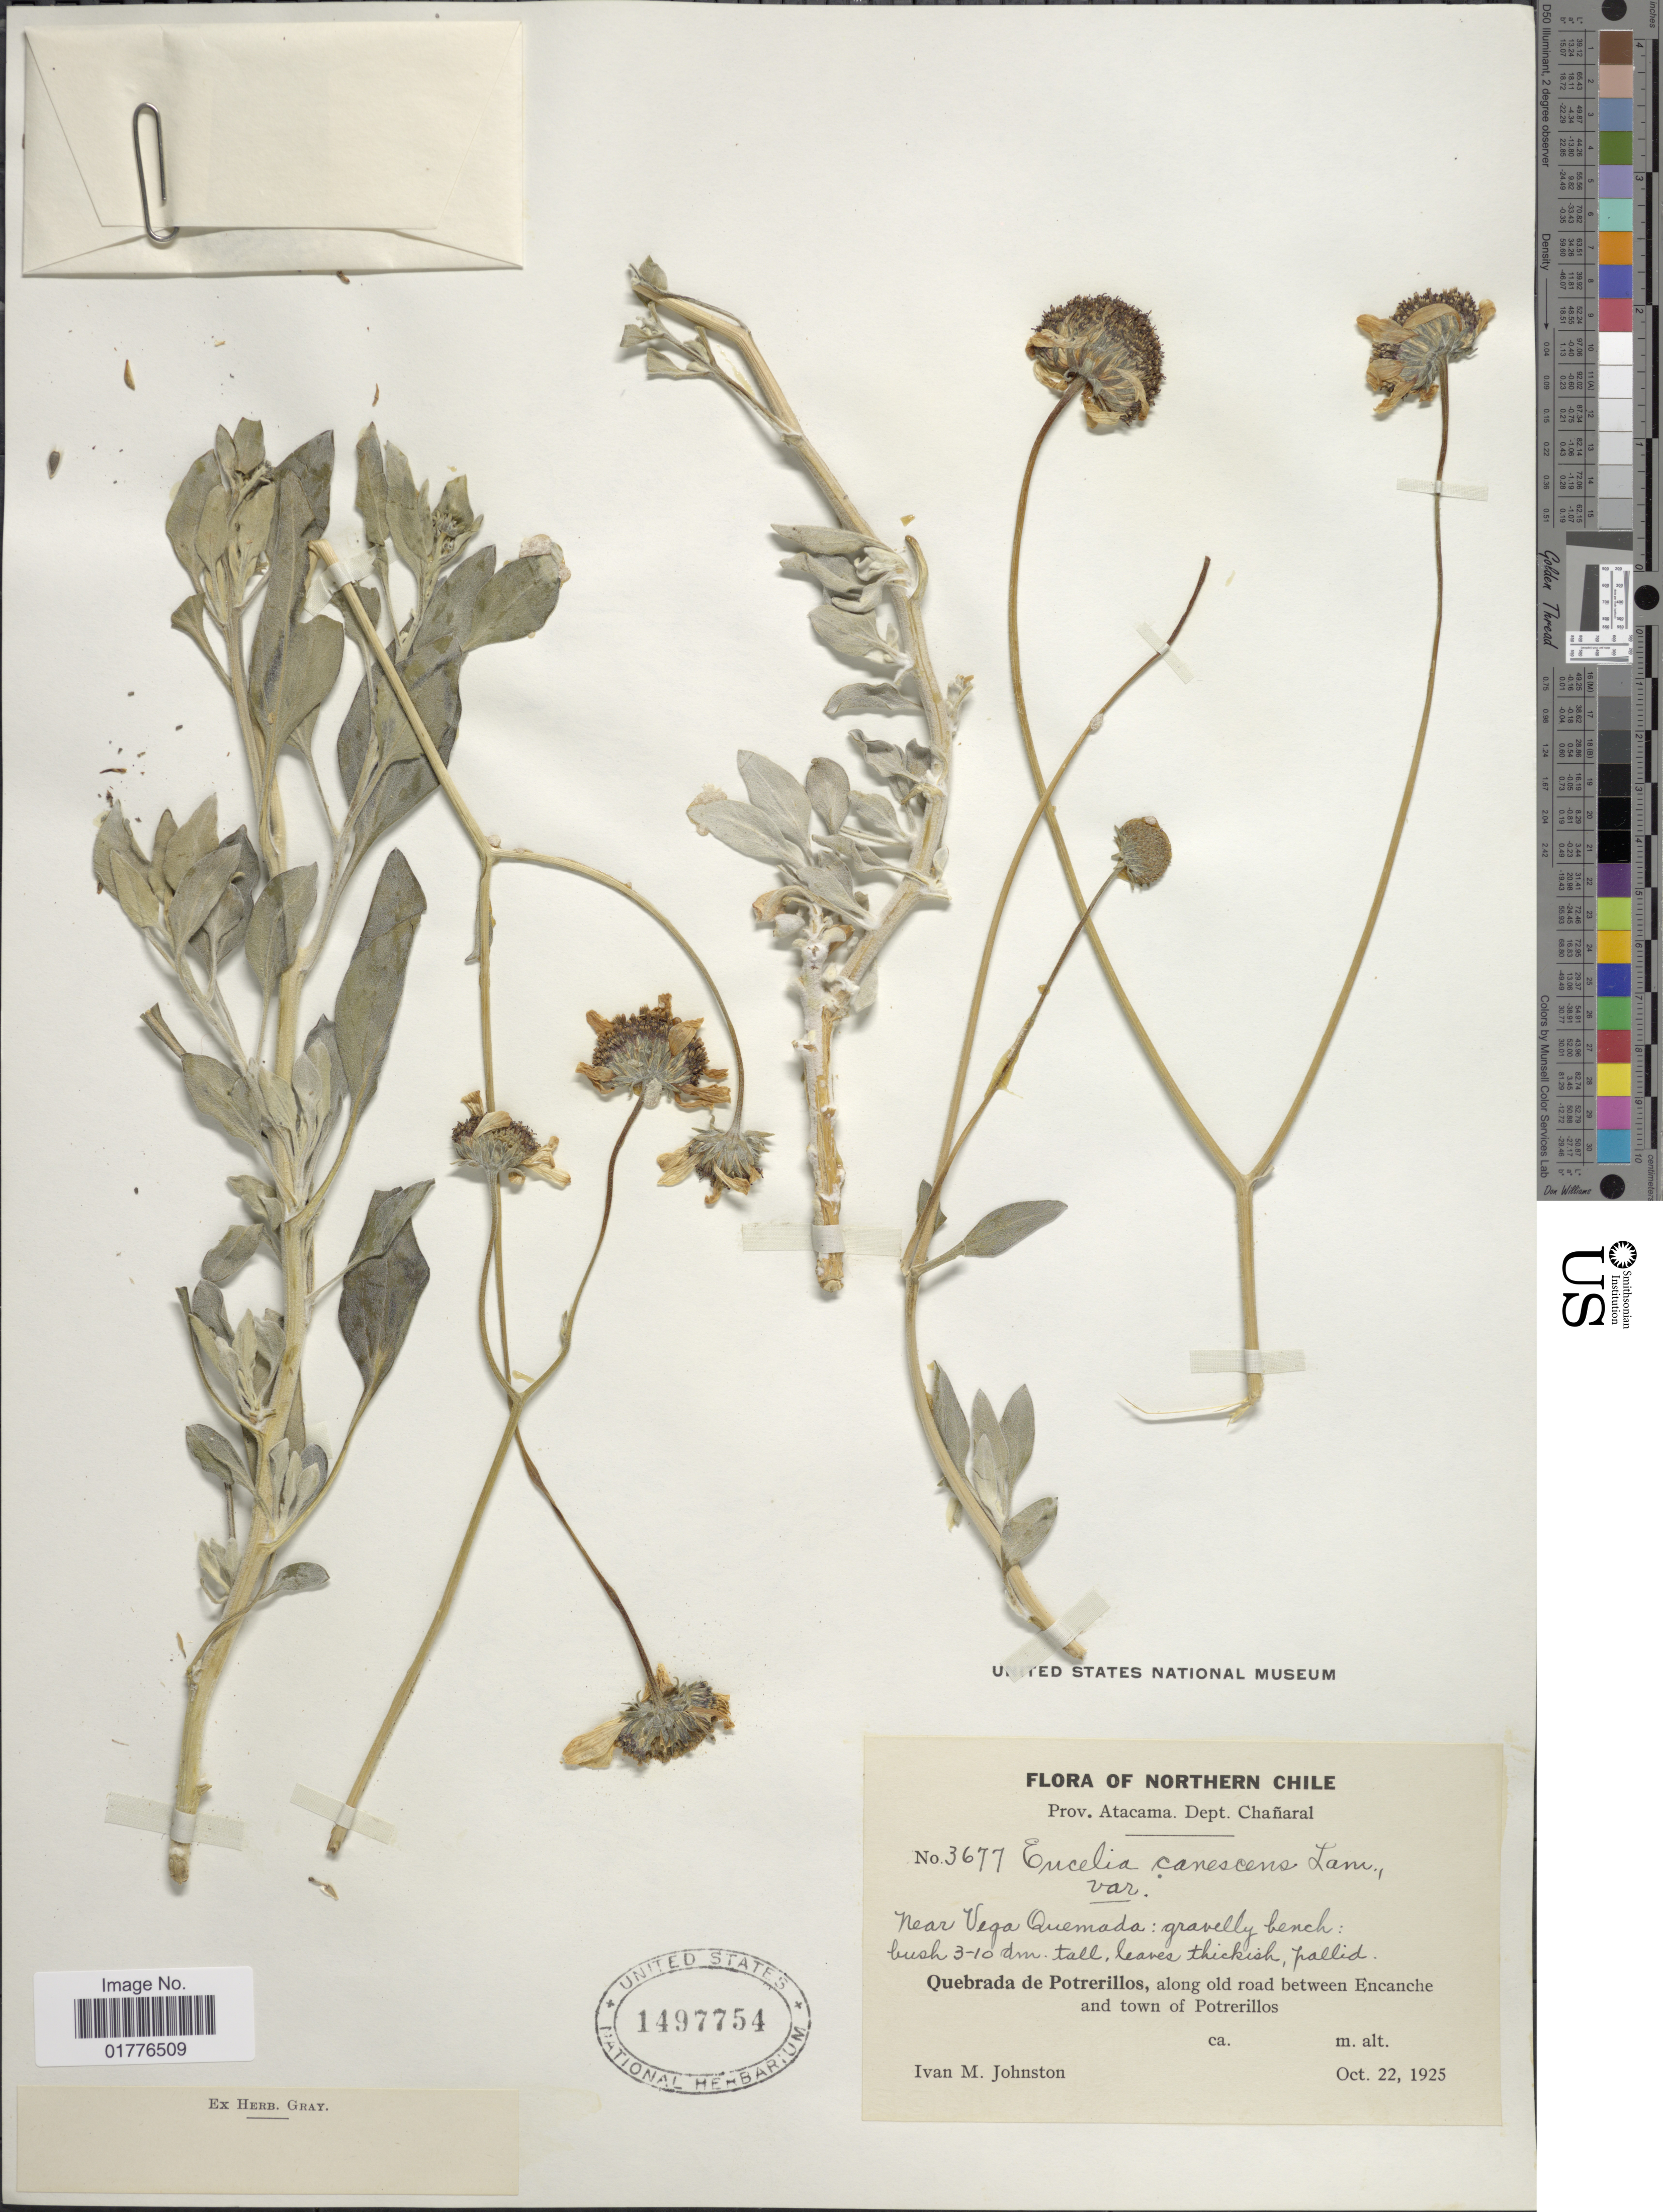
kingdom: Plantae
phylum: Tracheophyta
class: Magnoliopsida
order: Asterales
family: Asteraceae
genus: Encelia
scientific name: Encelia canescens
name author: Lam.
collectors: I.M. Johnston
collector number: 3677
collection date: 1925-10-22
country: Chile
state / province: Atacama (III)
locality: Northern Chile. Dept. Chañaral. Near Vega Quemada. Quebrada de Potrerillos, along old road between Encanche and town of Potrerillos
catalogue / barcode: US 1497754